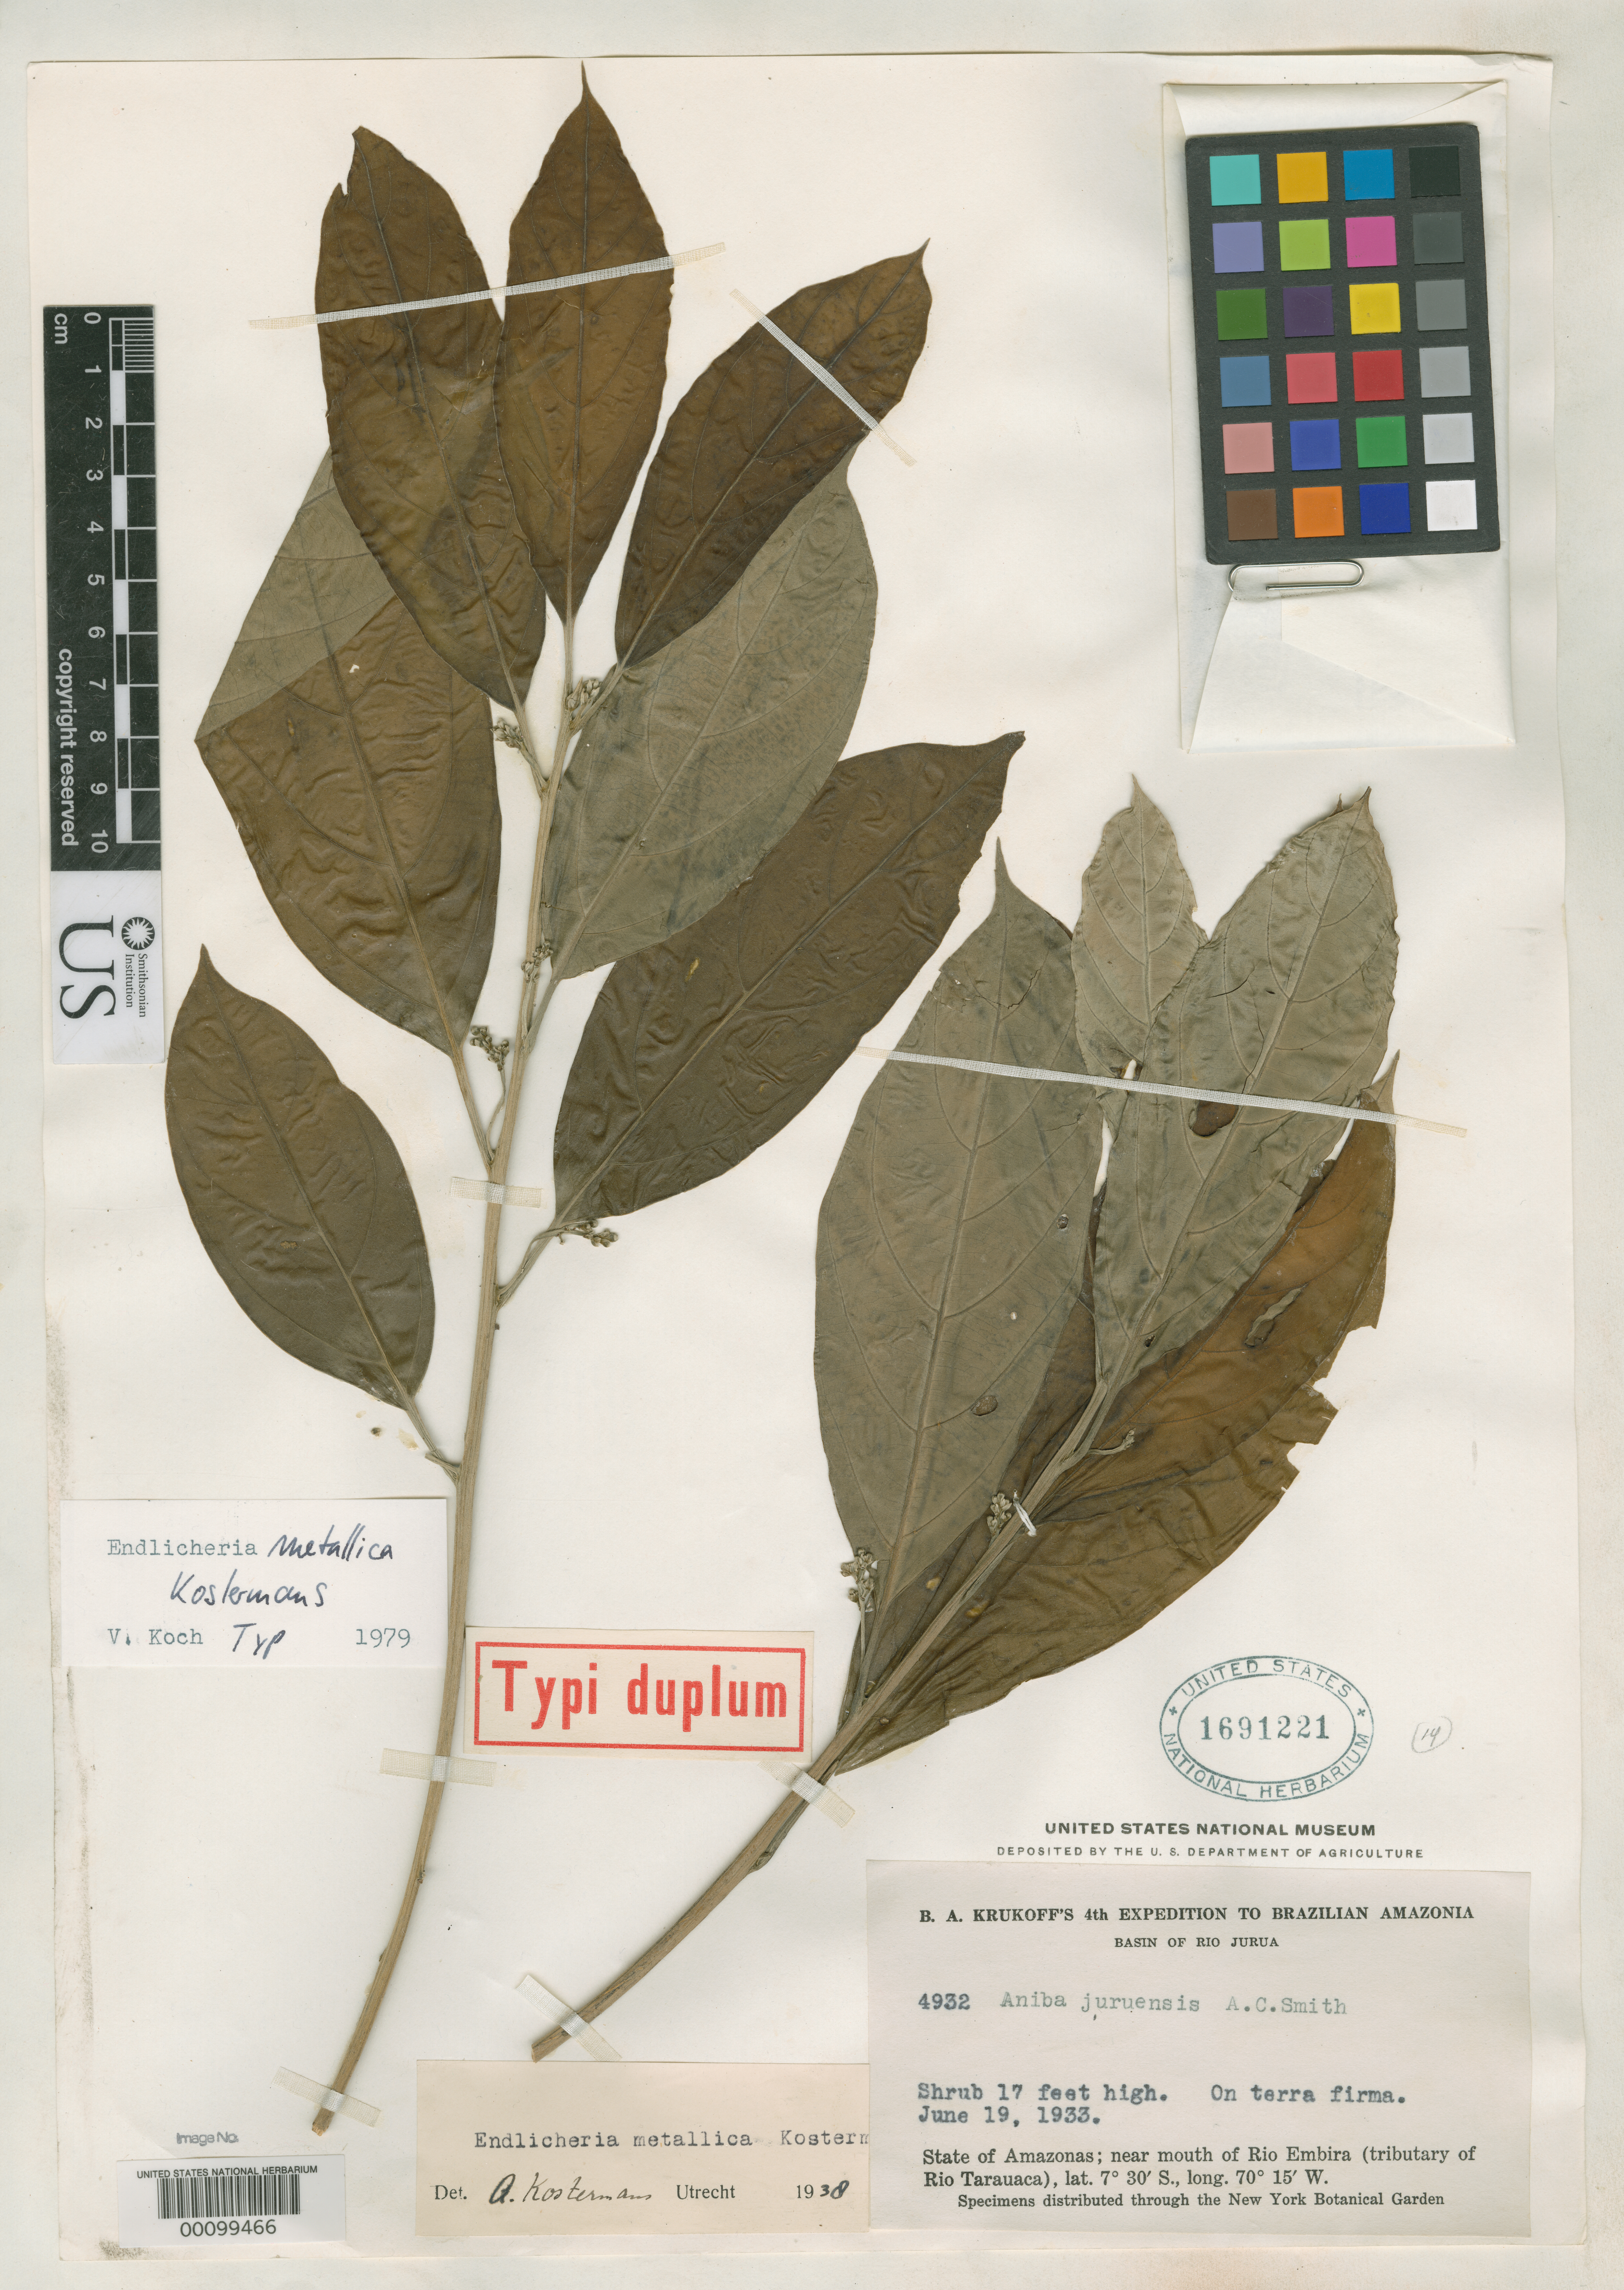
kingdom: Plantae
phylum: Tracheophyta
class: Magnoliopsida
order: Laurales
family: Lauraceae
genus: Endlicheria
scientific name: Endlicheria metallica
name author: Kosterm.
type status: Isotype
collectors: B. A. Krukoff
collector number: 4932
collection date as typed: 19 Jun 1933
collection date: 1933-06-19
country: Brazil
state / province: Amazonas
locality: Near mouth of Rio Embira, tributary of Rio Tarauaca, basin of Rio Jurua.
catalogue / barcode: US 1691221